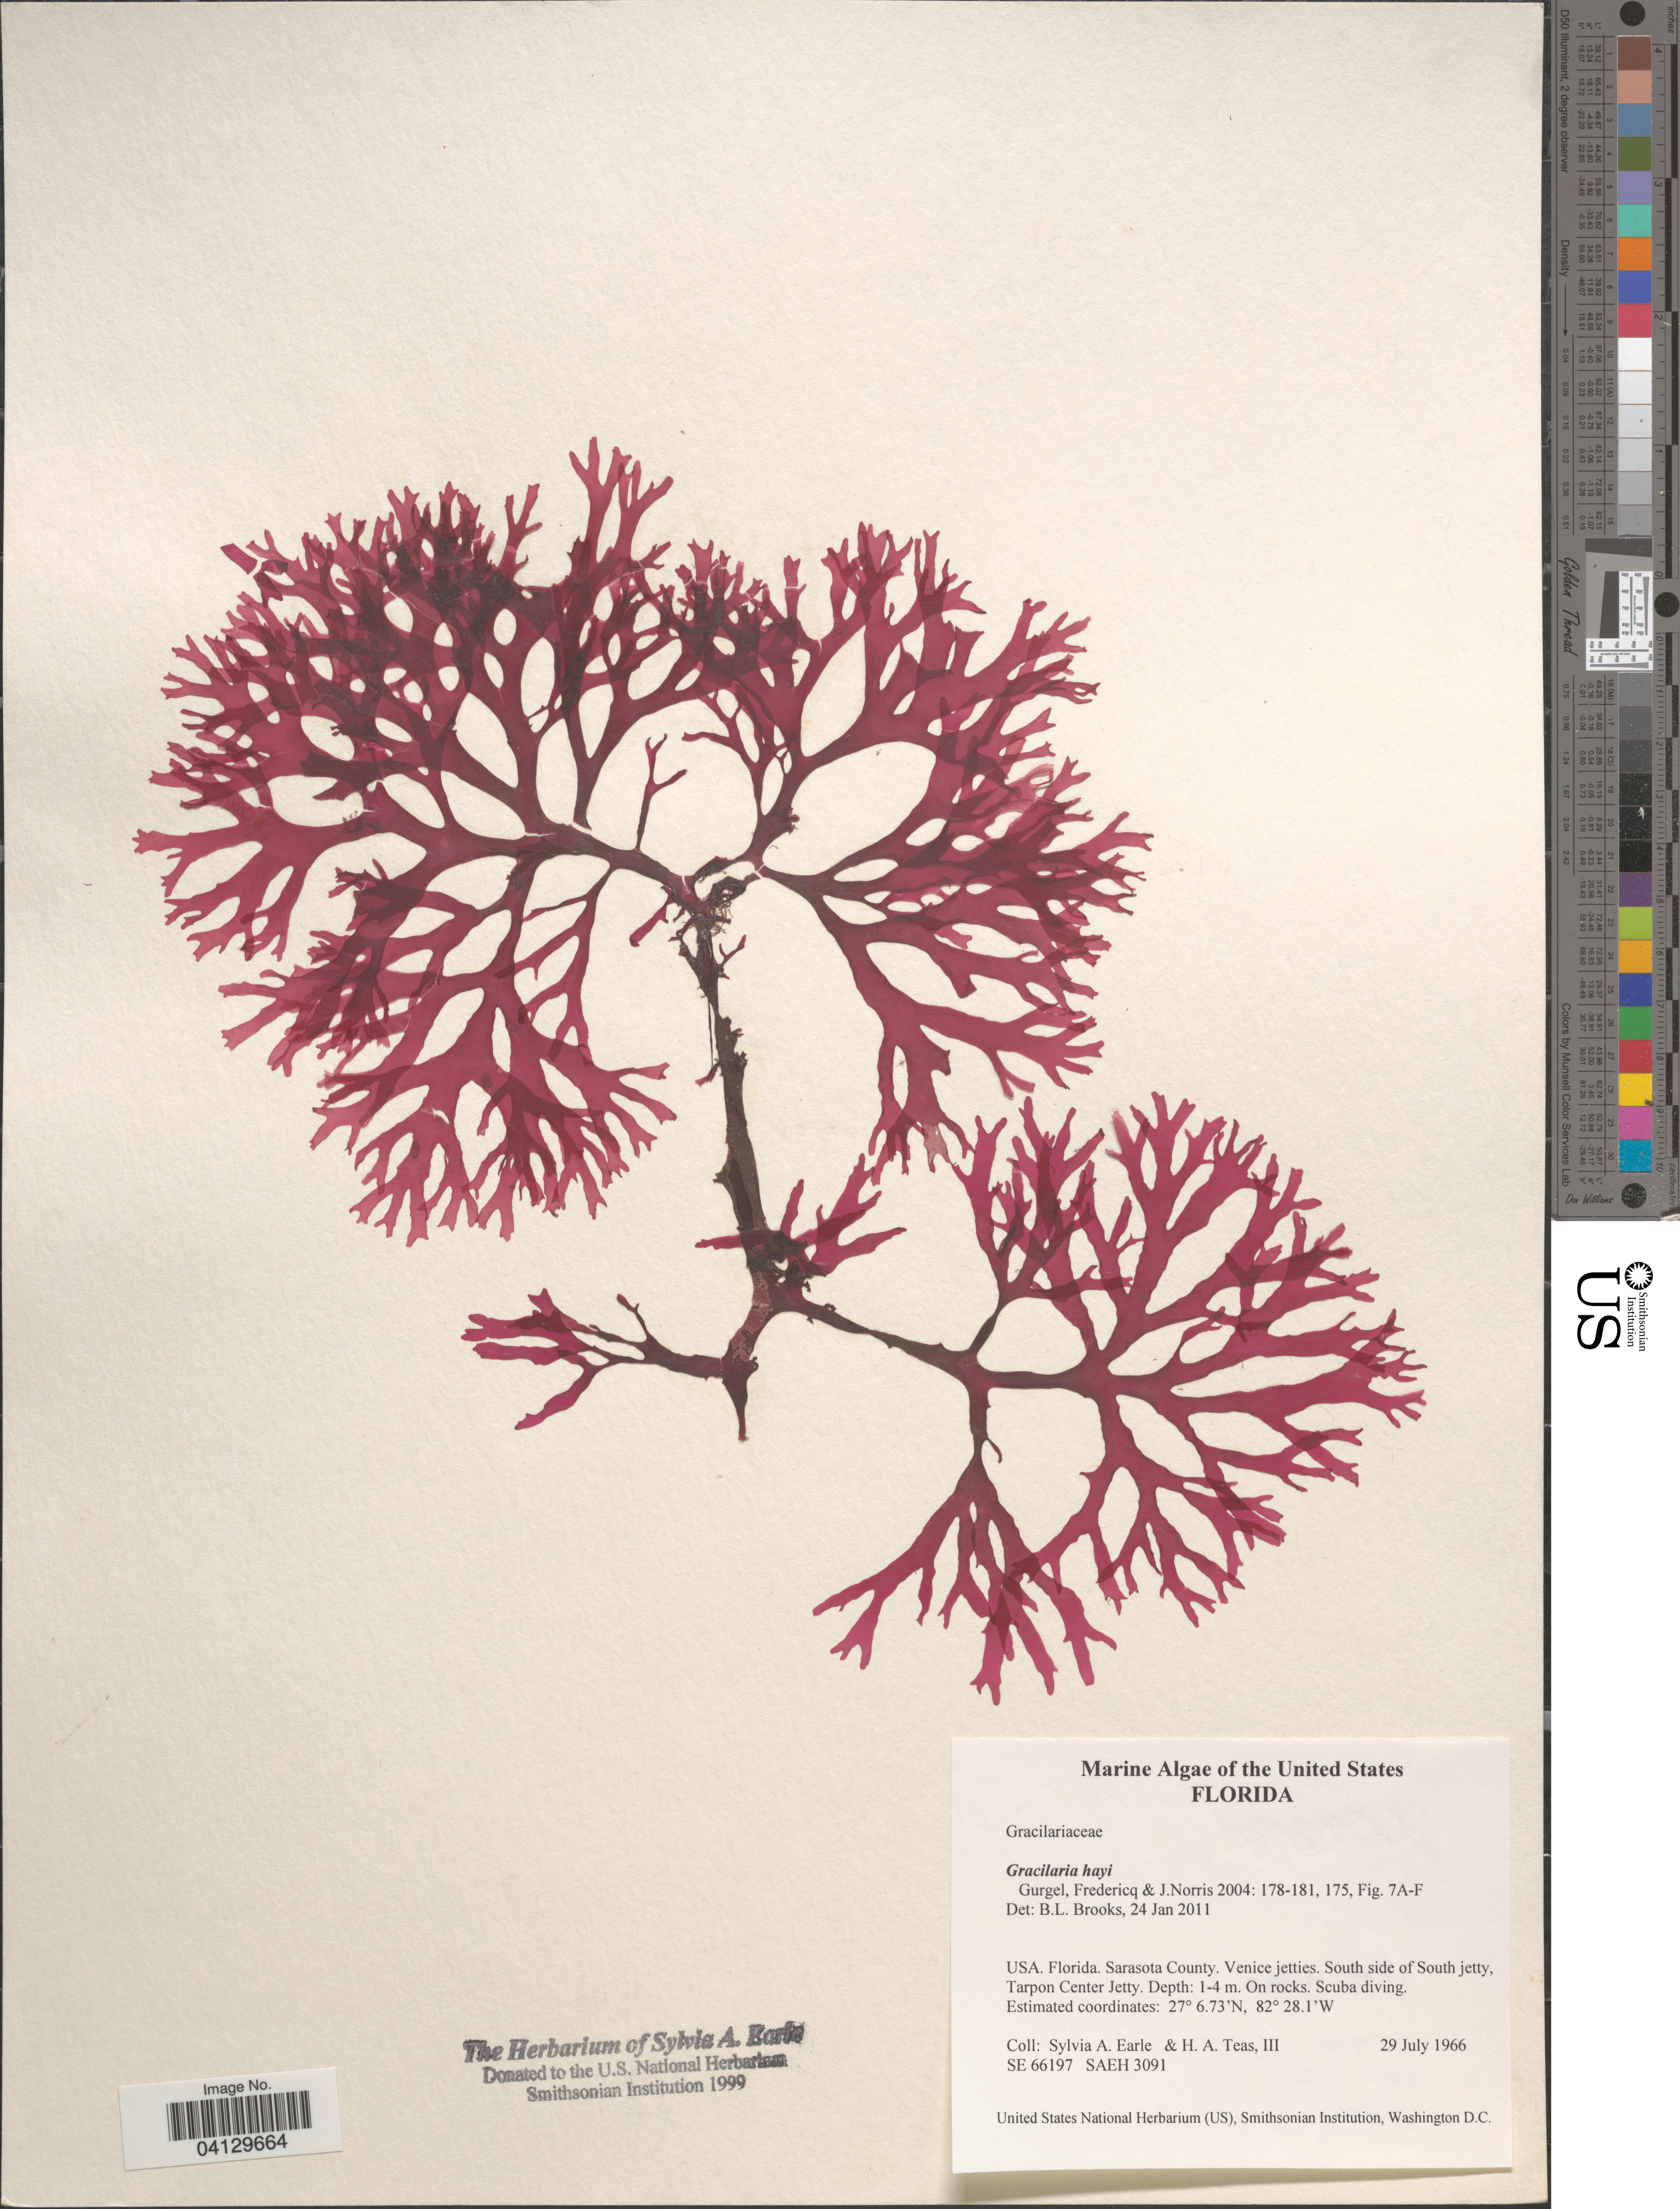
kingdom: Plantae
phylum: Rhodophyta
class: Florideophyceae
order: Gracilariales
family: Gracilariaceae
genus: Gracilaria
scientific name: Gracilaria hayi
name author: Gurgel et al. in I.A. Abbott & McDermid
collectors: S. A. Earle & H. Teas III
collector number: SE66197/SAEH3091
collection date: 1966-07-29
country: United States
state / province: Florida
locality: Sarasota County. Venice jetties. South side of South jetty, Tarpon Center Jetty.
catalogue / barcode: US 328655